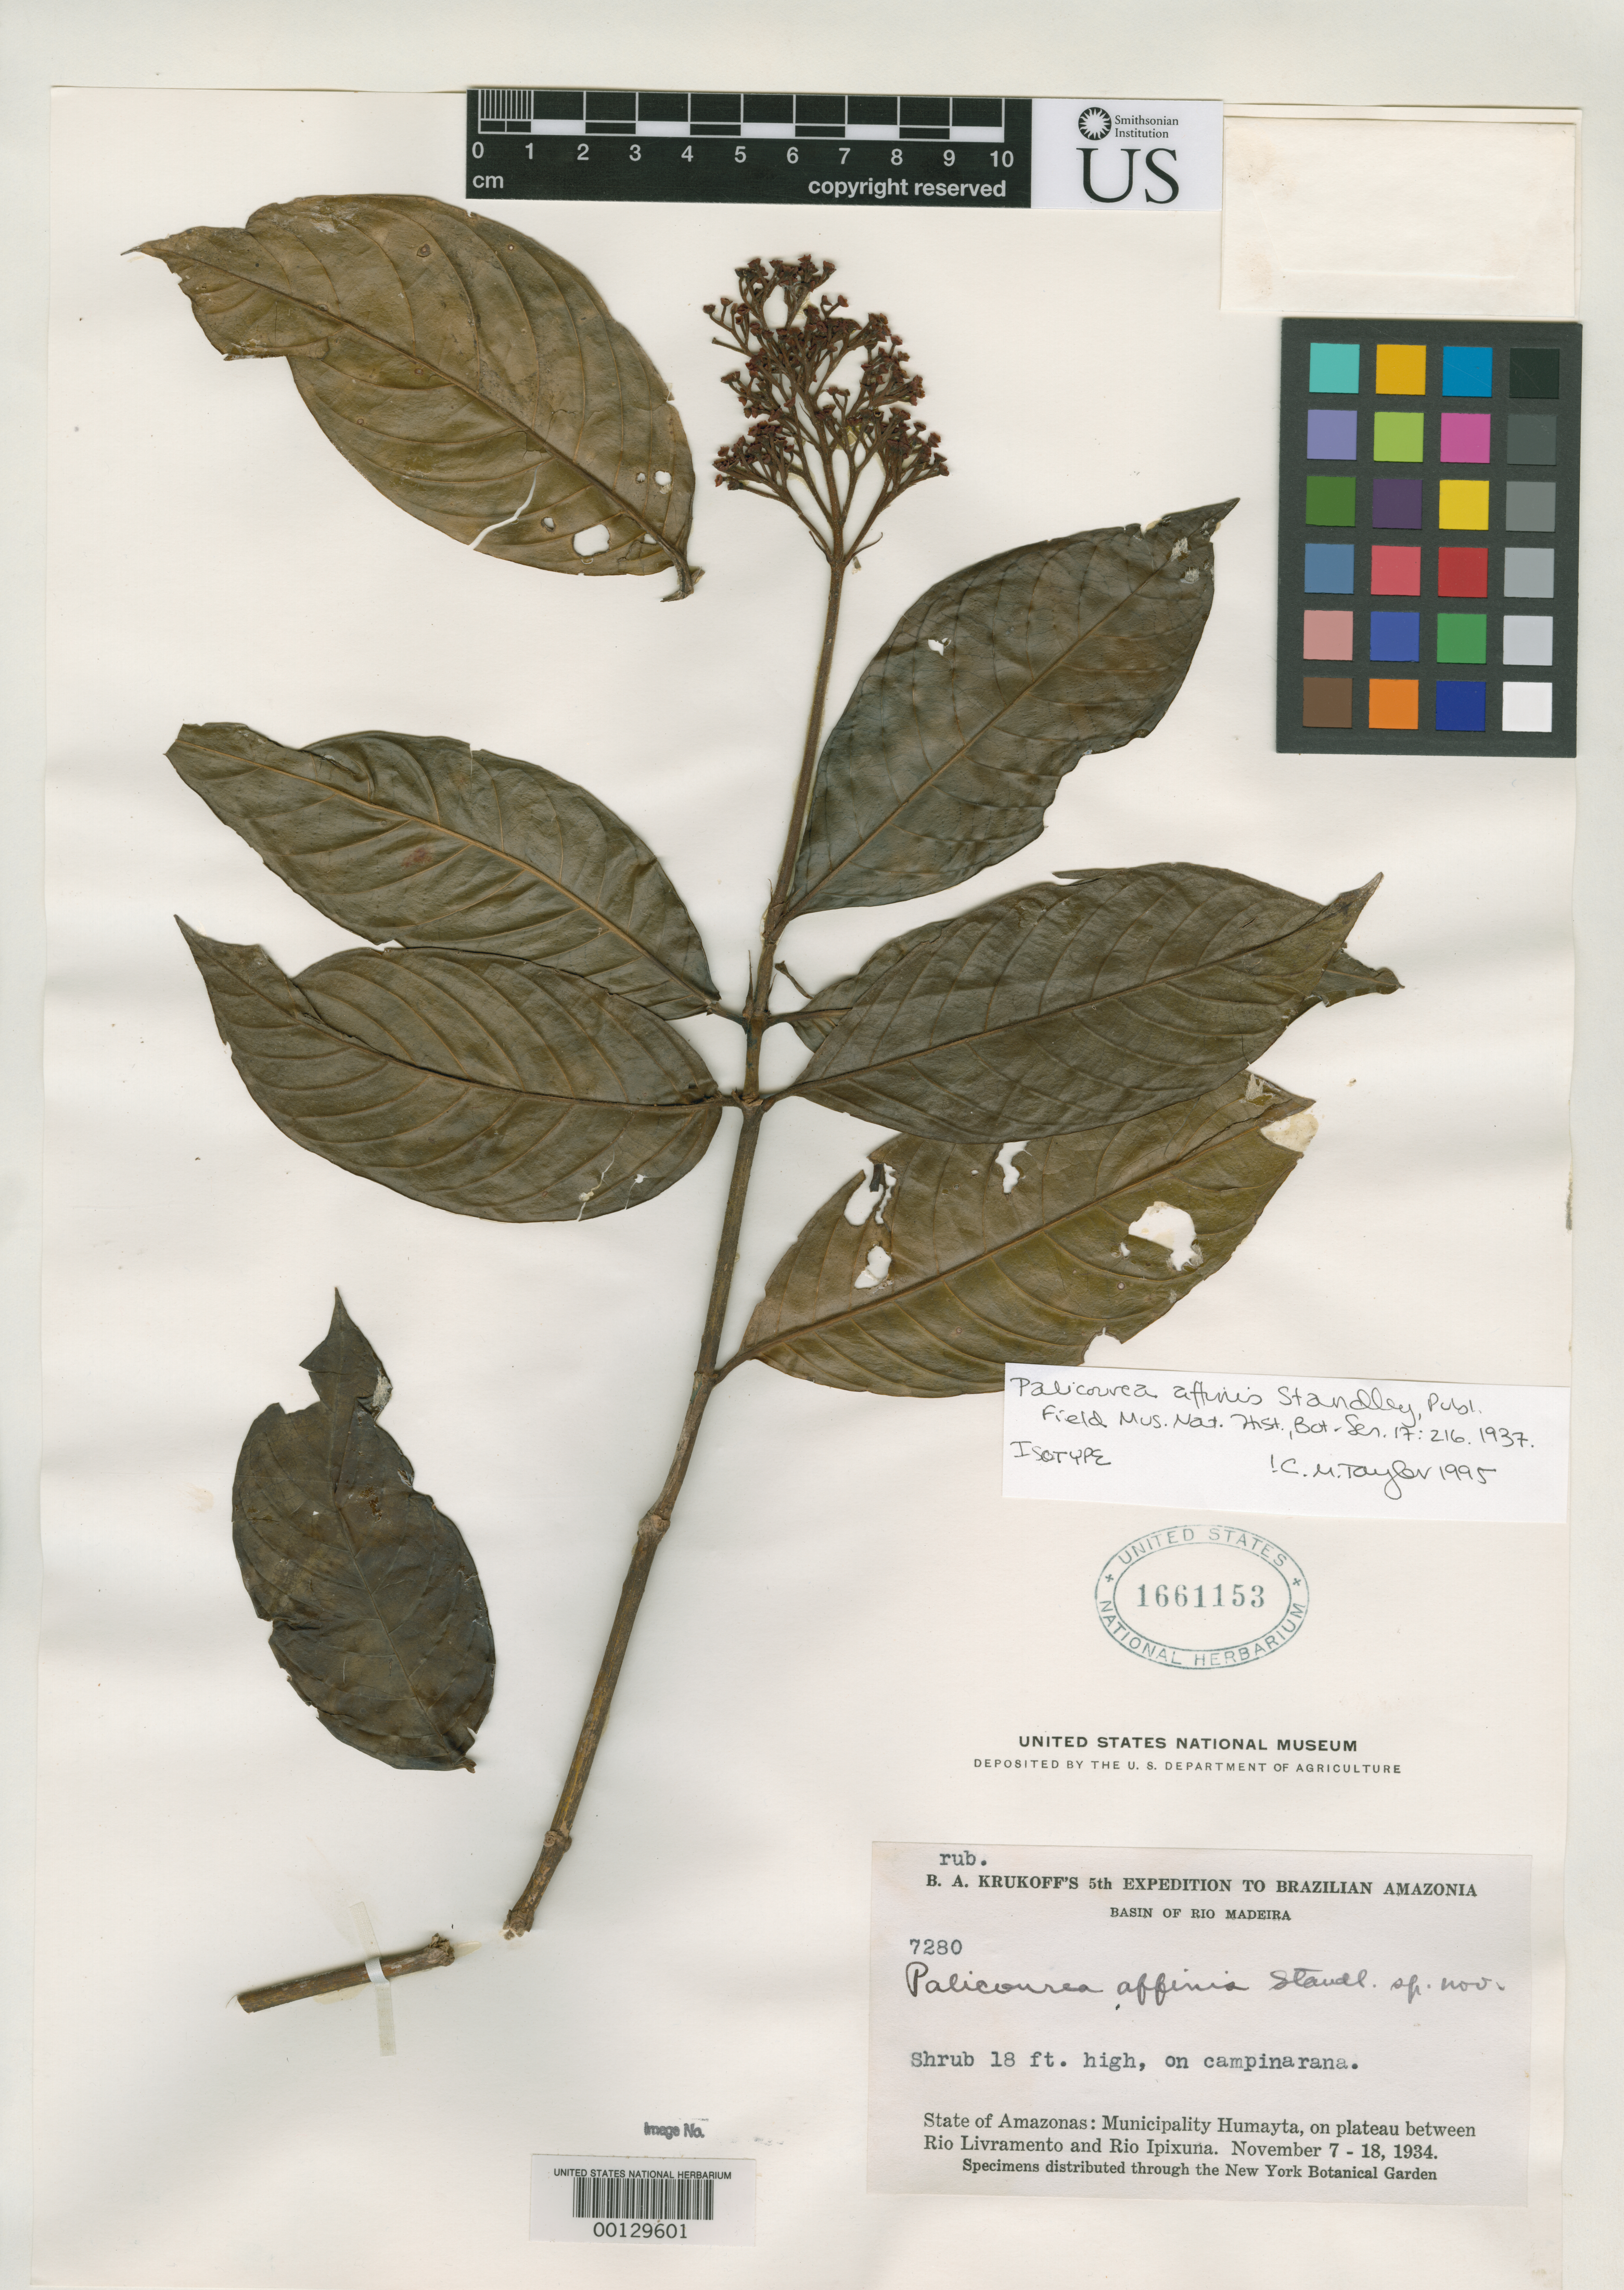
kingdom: Plantae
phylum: Tracheophyta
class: Magnoliopsida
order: Gentianales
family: Rubiaceae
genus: Palicourea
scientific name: Palicourea affinis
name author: Standl.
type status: Isotype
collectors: B. A. Krukoff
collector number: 7280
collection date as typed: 07 Nov 1934 to 18 Nov 1934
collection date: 1934-11-07/1934-11-18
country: Brazil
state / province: Amazonas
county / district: Humaitá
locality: Plateau between Rio Livramento and Rio Ipixuna, basin of Rio Madeira.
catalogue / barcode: US 1661153